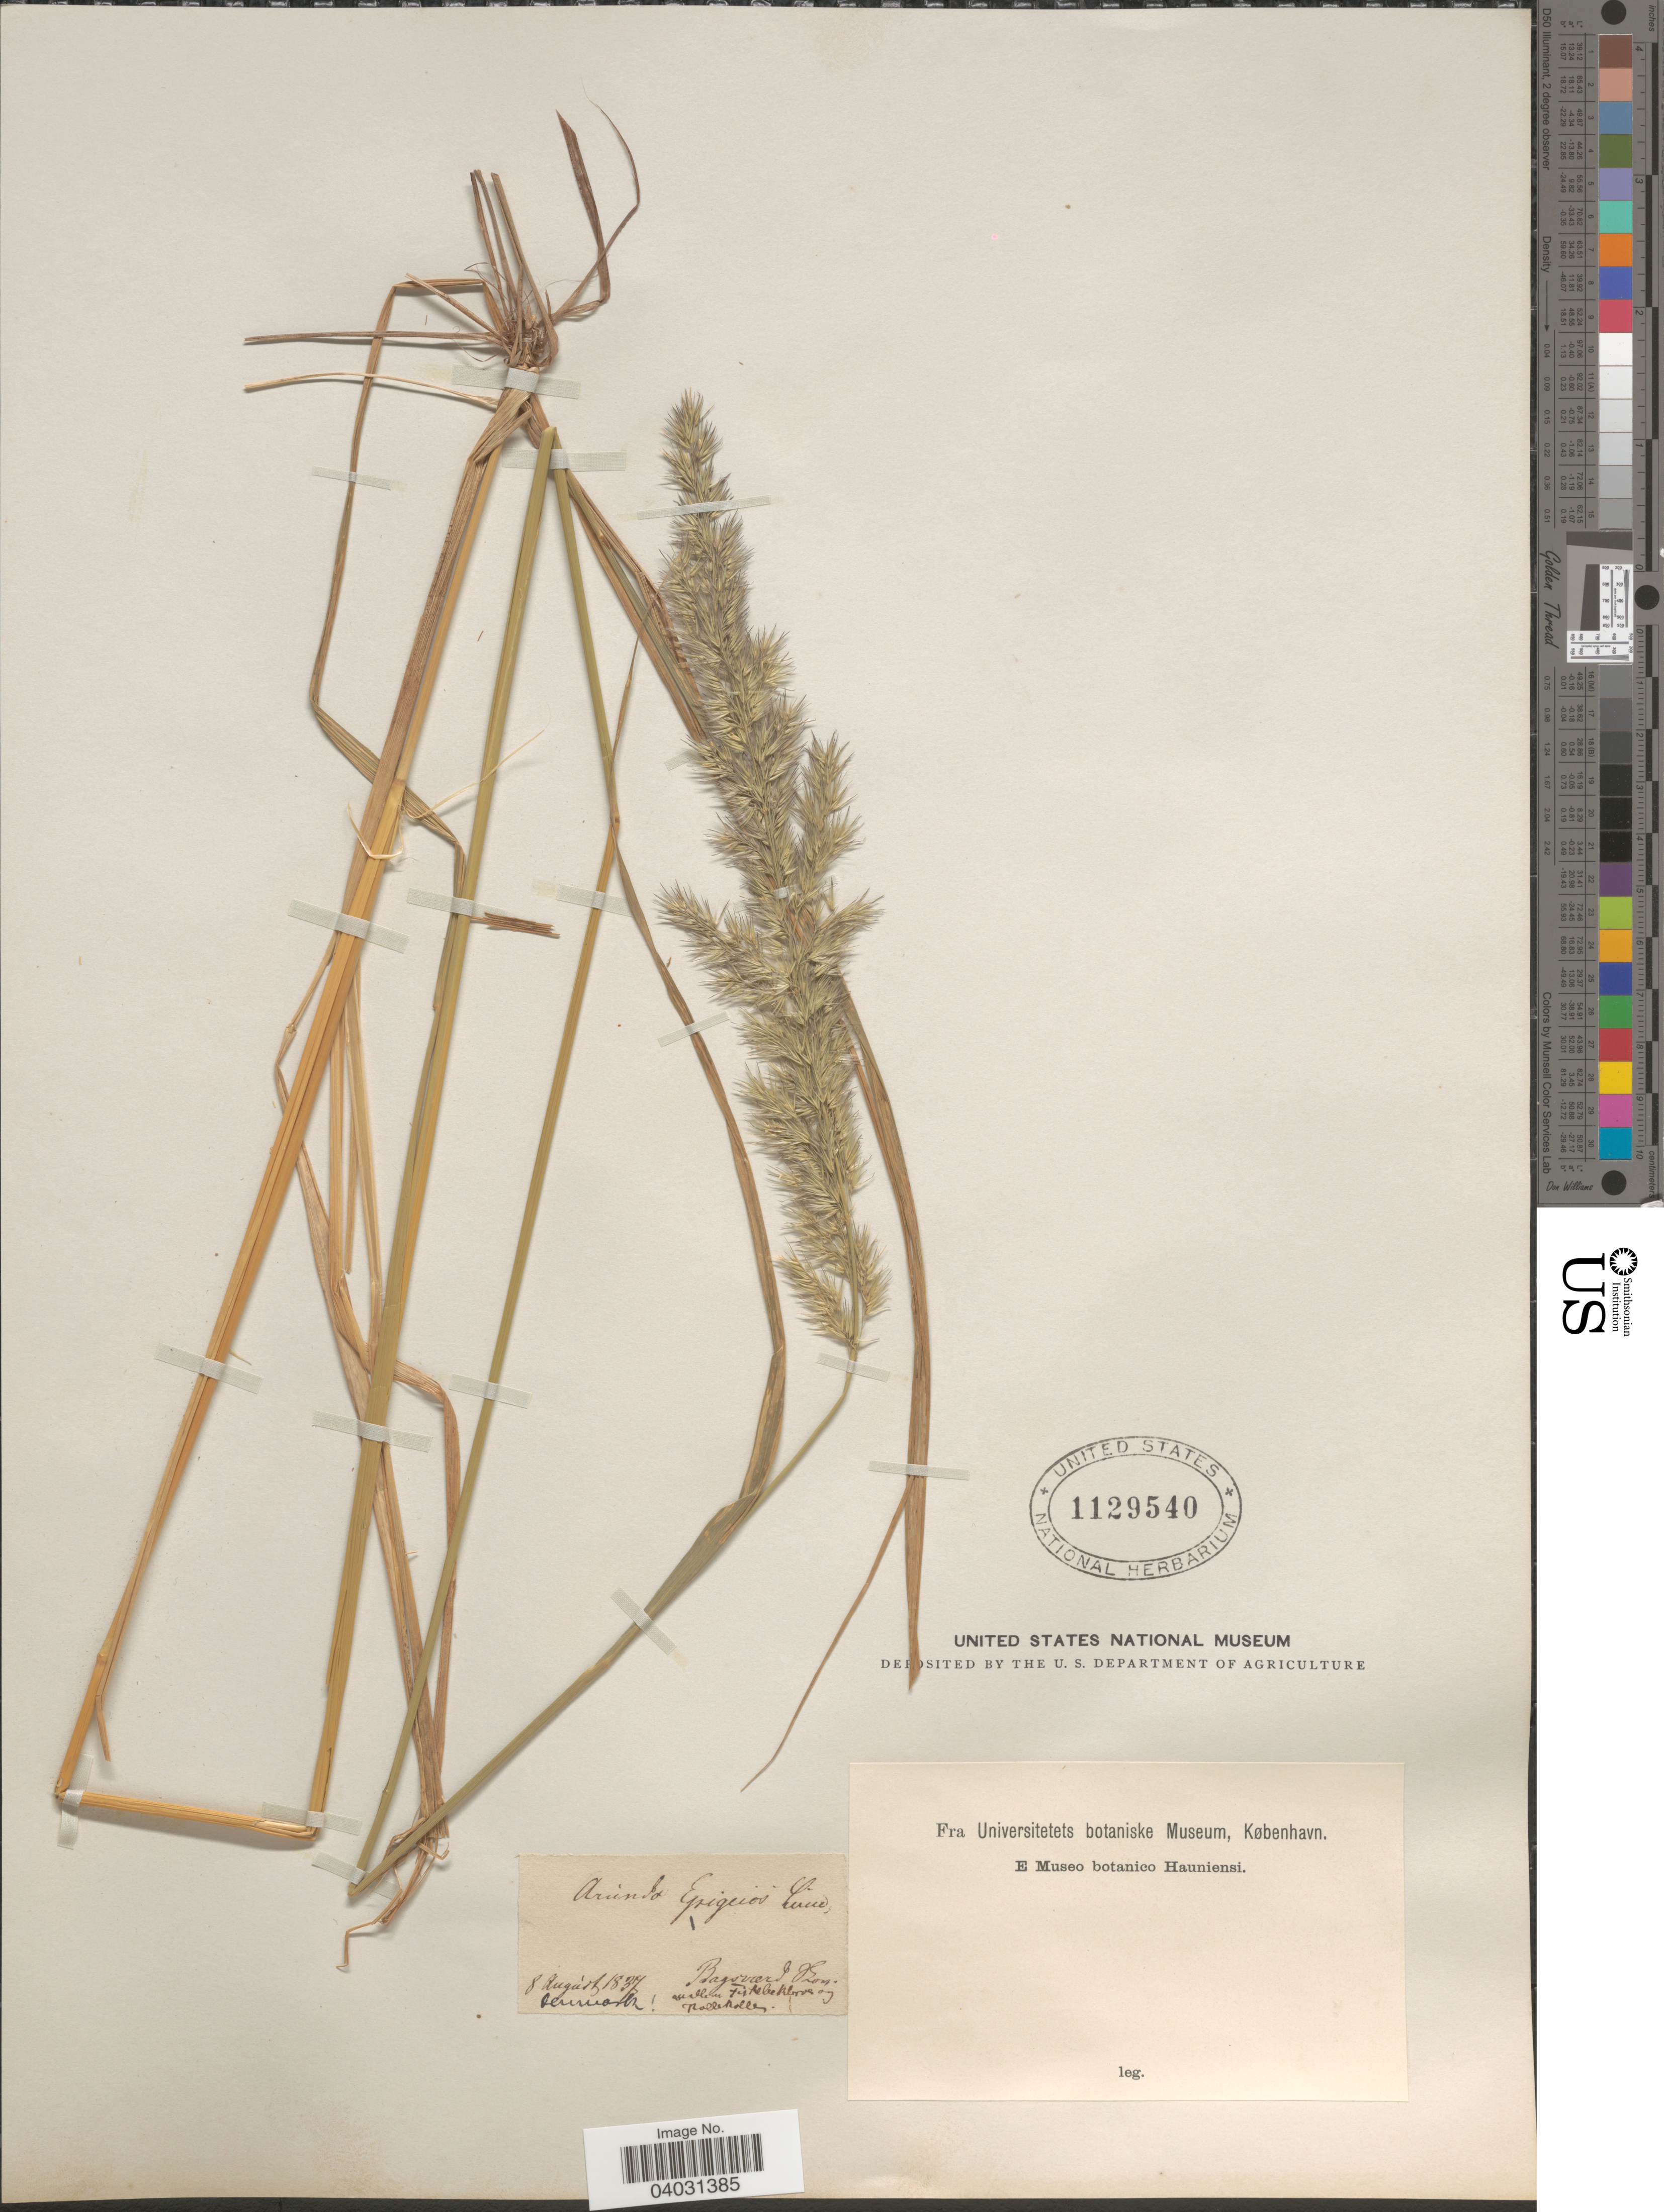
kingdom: Plantae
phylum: Tracheophyta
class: Liliopsida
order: Poales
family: Poaceae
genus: Calamagrostis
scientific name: Calamagrostis epigeios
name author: (L.) Roth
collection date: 1837-08-08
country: Denmark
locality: Bagsværd Hon. Firtebeklove oj pallendolle. [interpreted]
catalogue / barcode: US 1129540